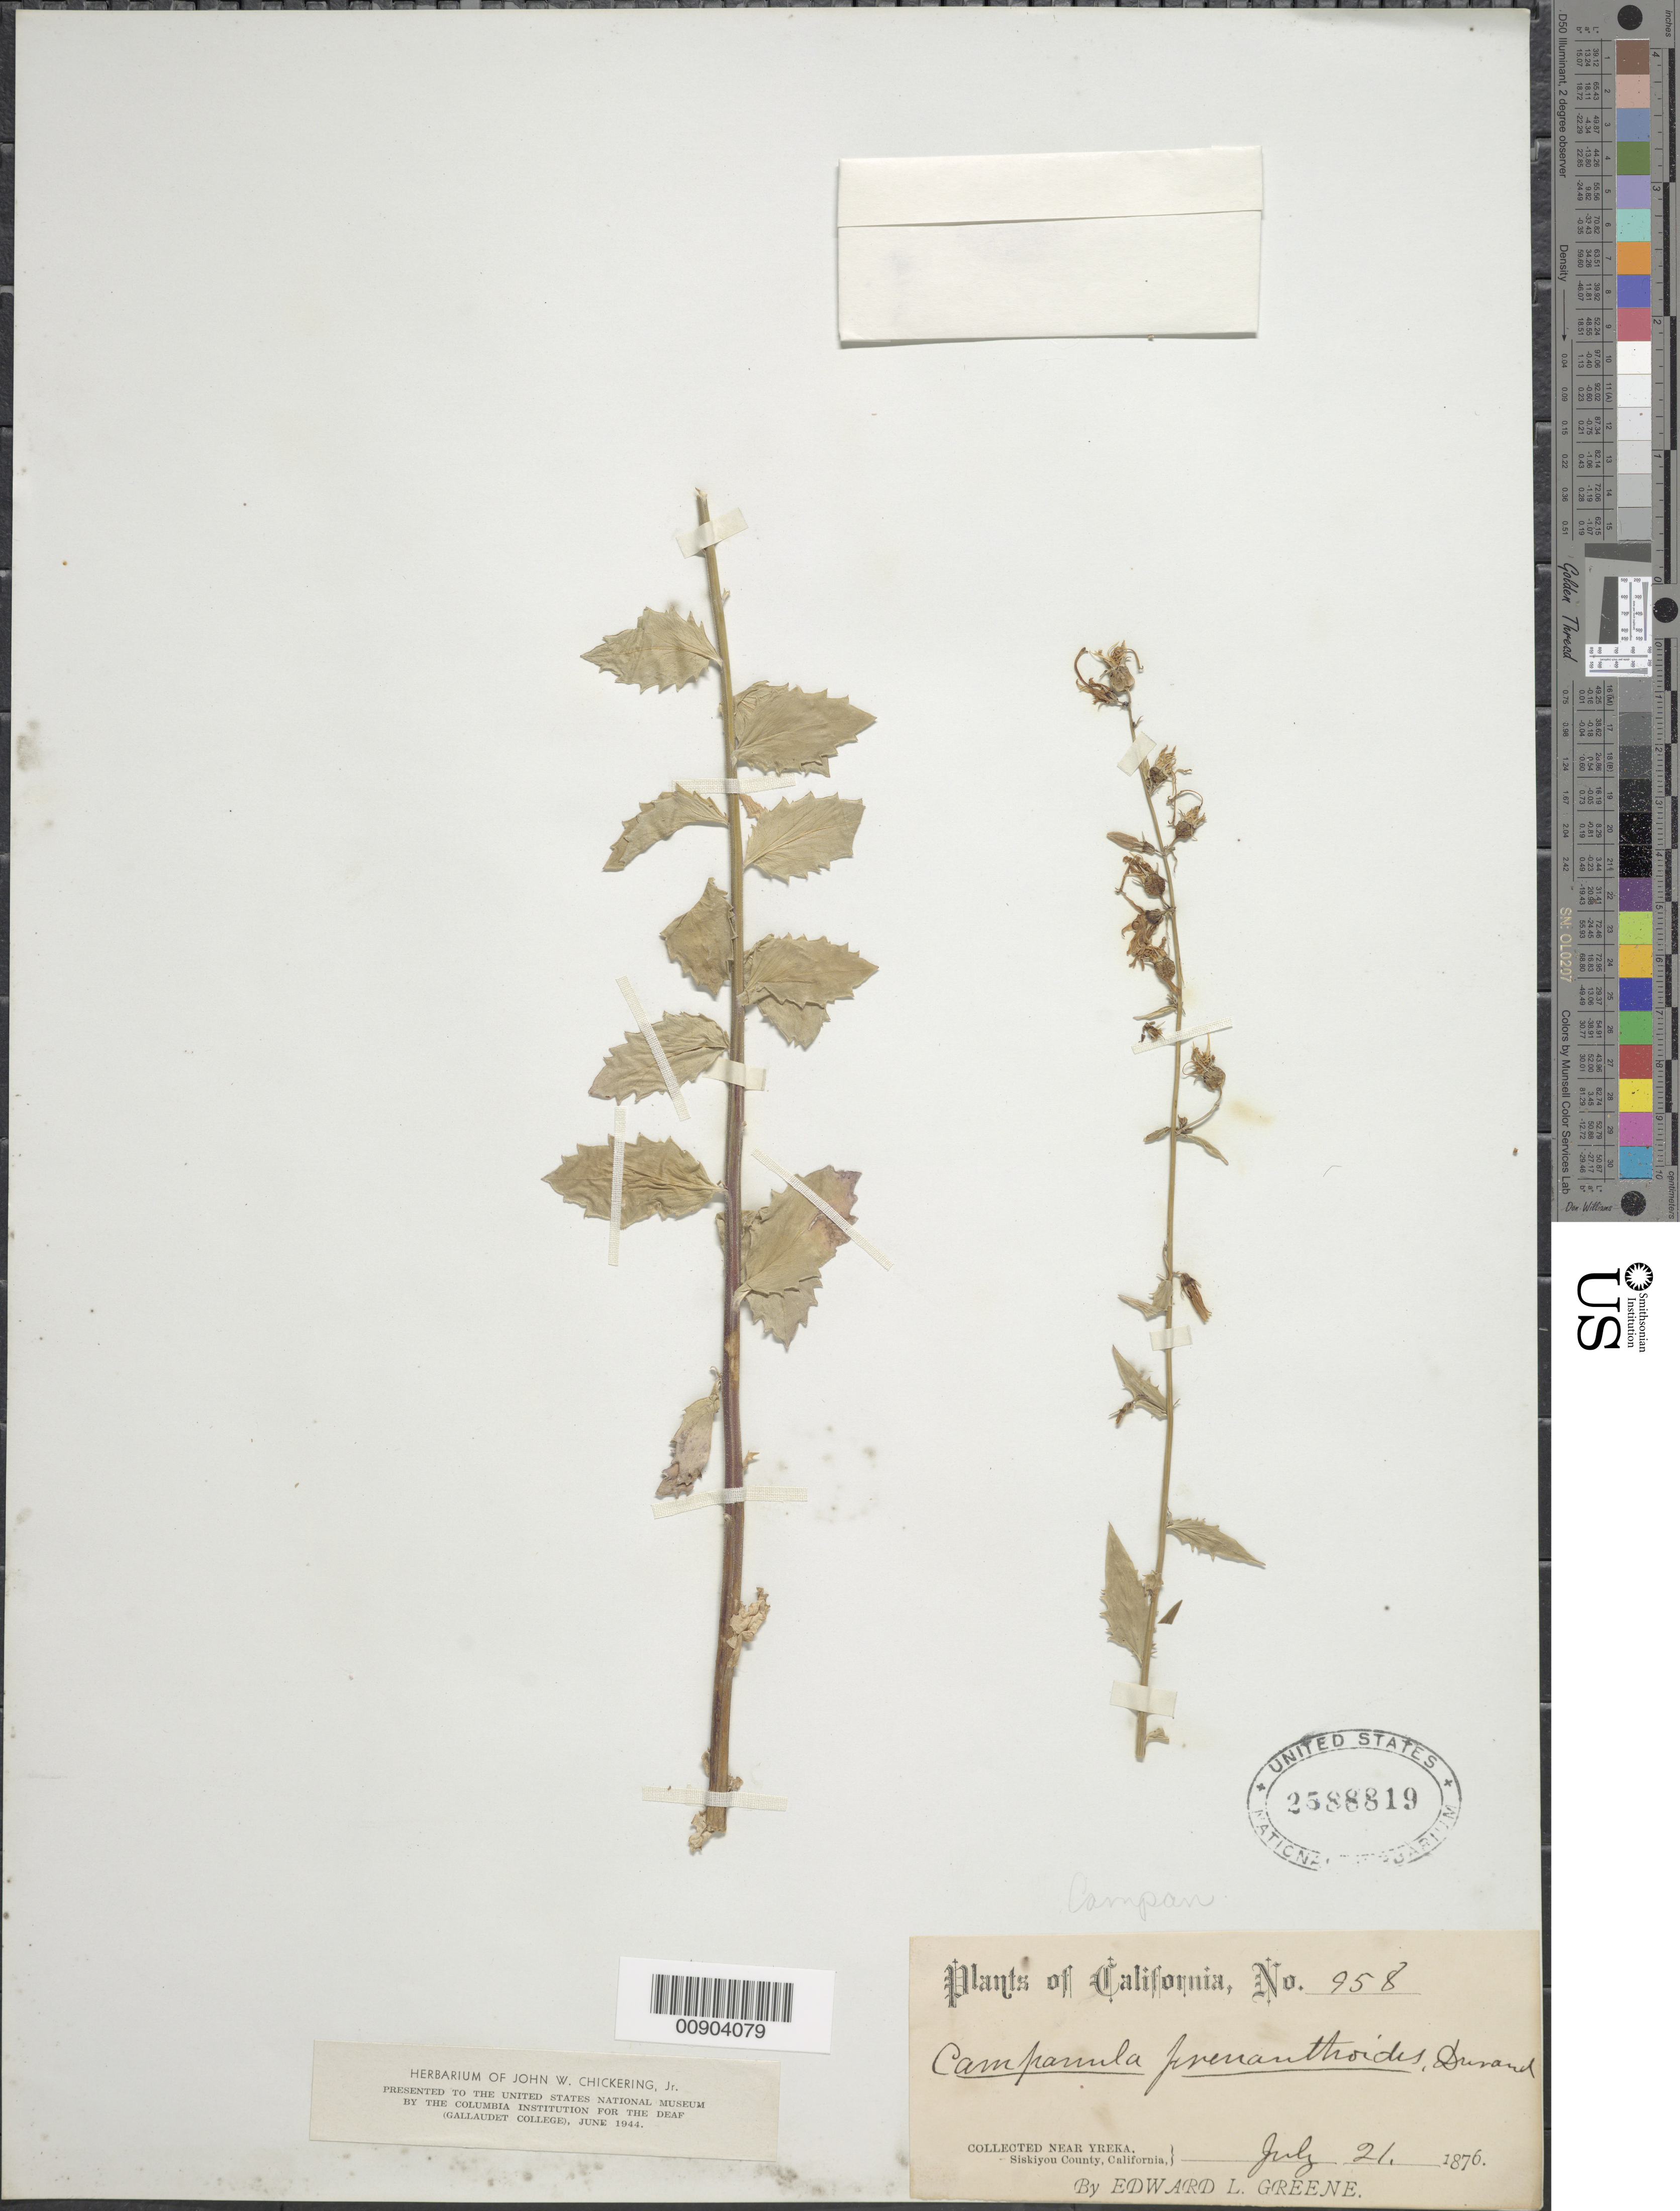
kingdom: Plantae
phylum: Tracheophyta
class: Magnoliopsida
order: Asterales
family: Campanulaceae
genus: Campanula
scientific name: Campanula prenanthoides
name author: Durand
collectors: E. L. Greene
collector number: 958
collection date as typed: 21 Jul 1876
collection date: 1876-07-21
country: United States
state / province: California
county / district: Siskiyou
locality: Near Yreka.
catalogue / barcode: US 2588819